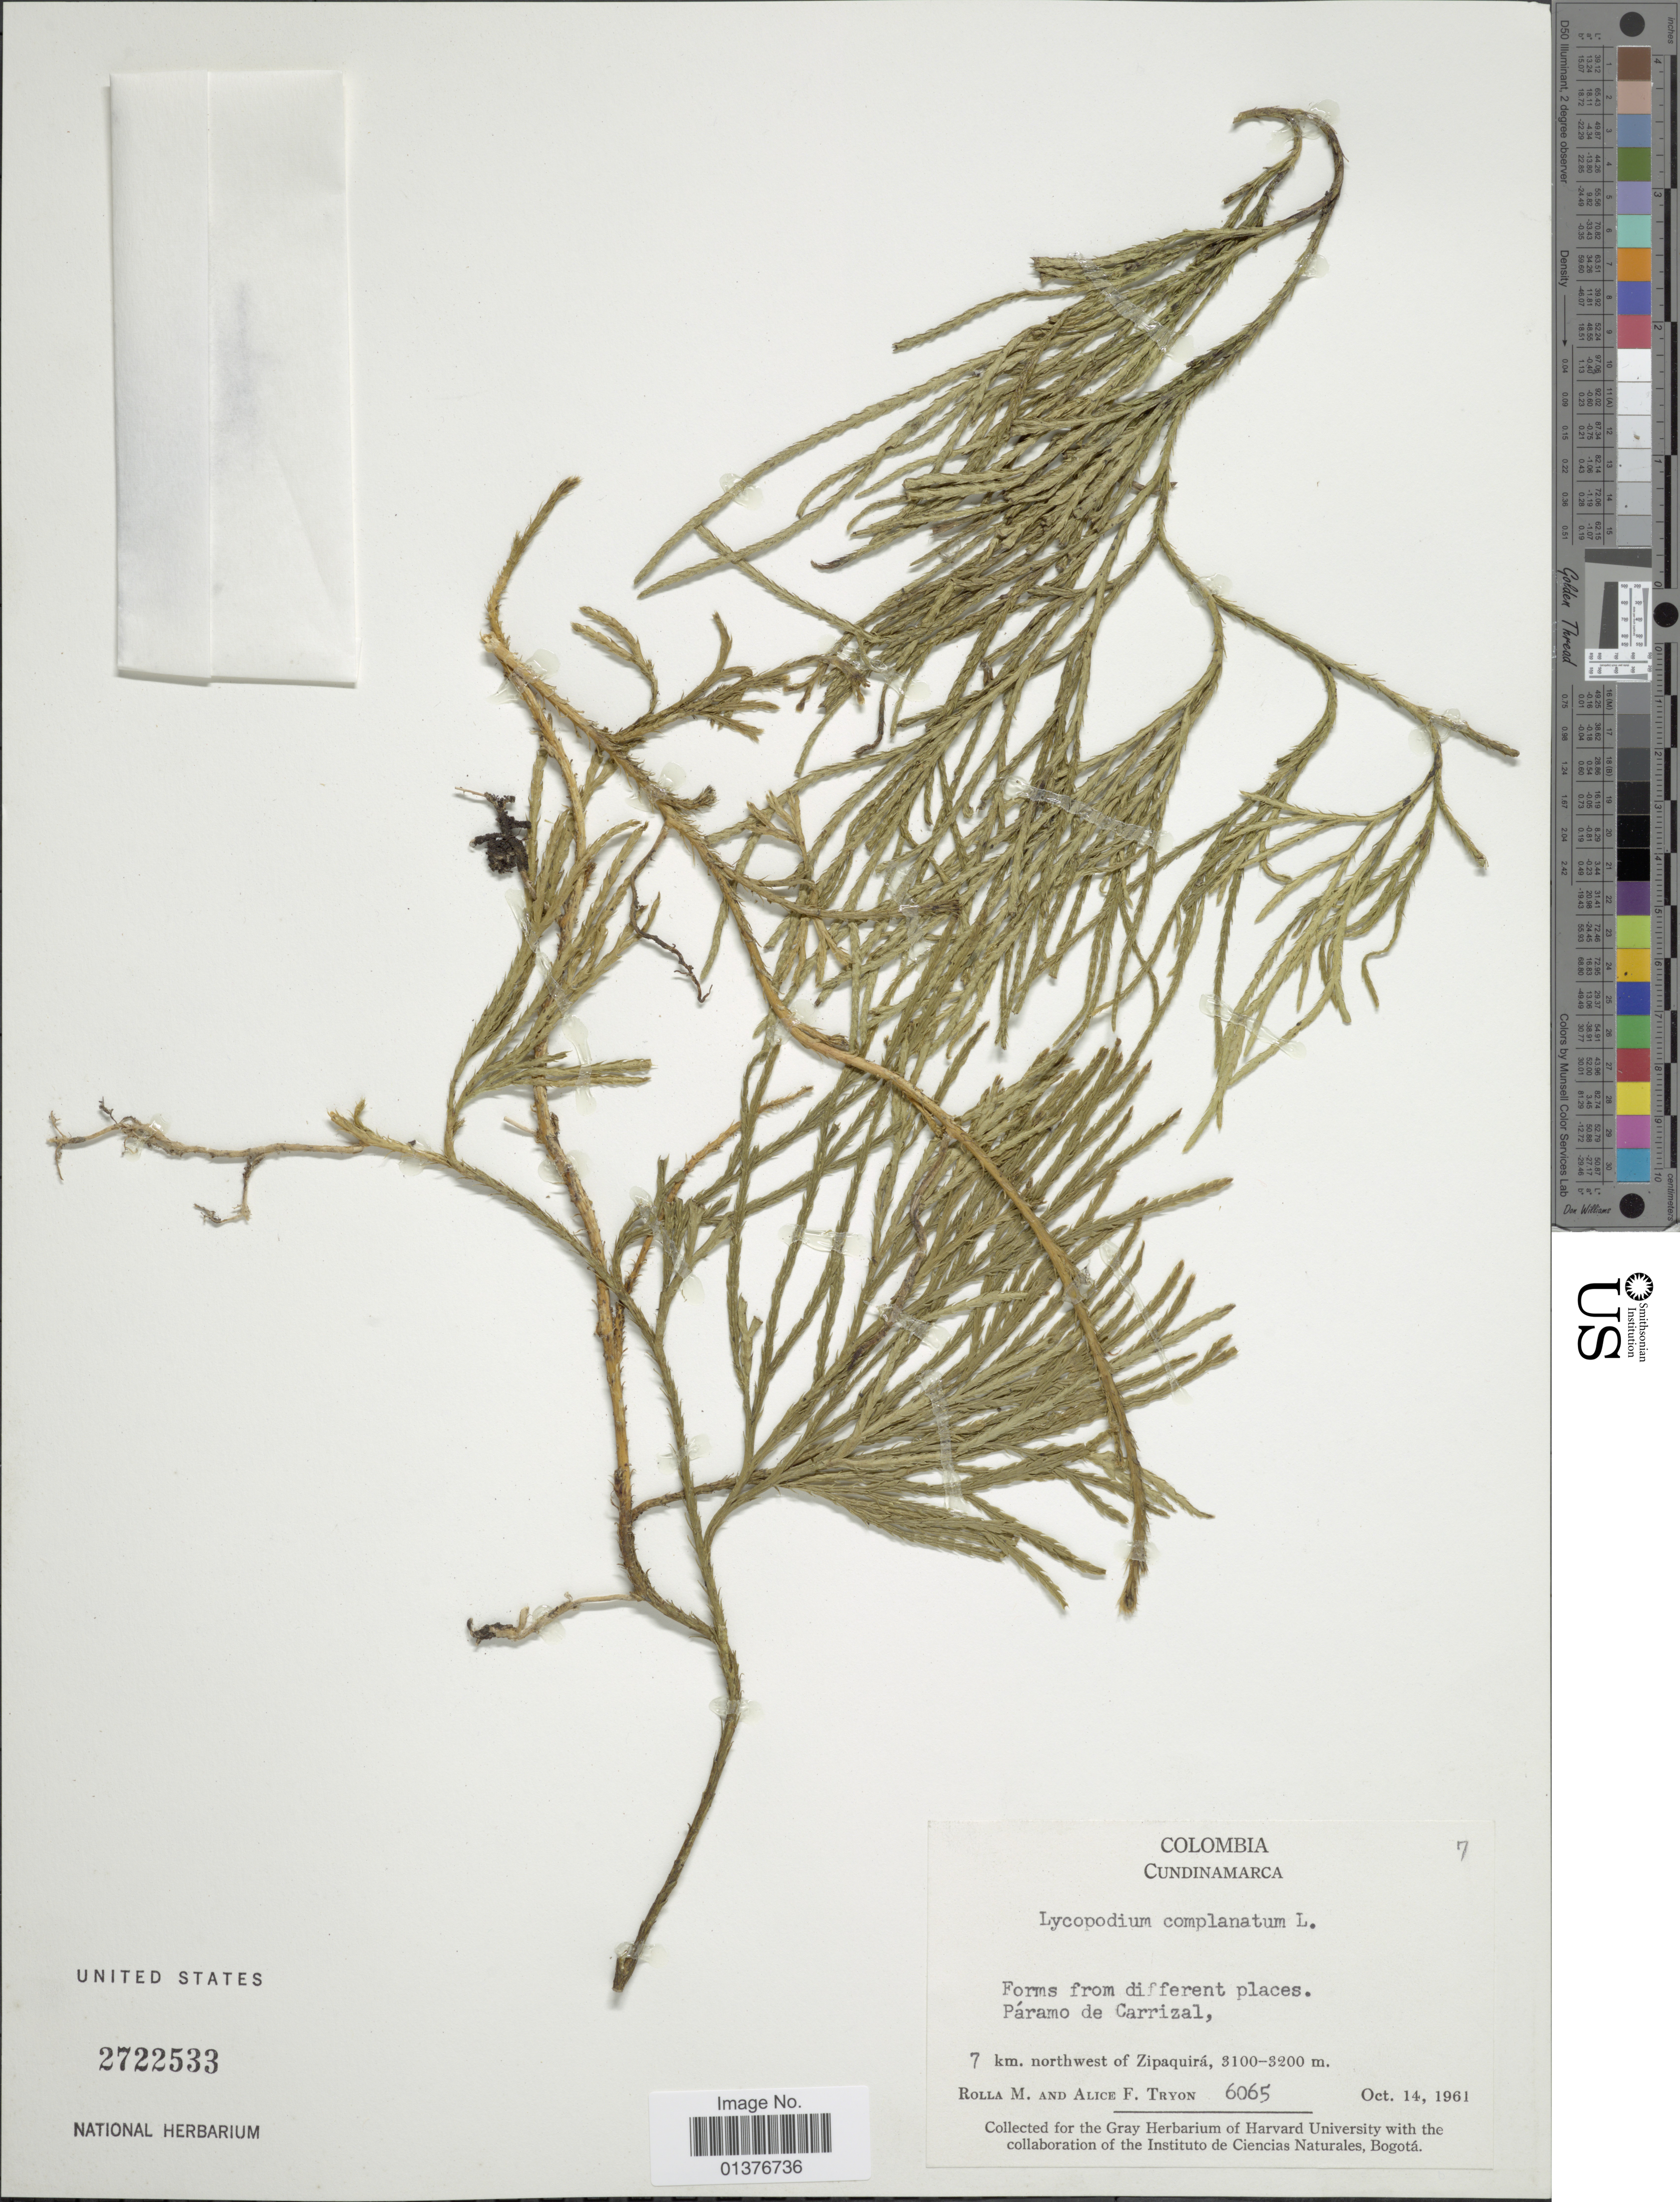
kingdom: Plantae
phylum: Tracheophyta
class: Lycopodiopsida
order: Lycopodiales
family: Lycopodiaceae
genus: Diphasiastrum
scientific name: Diphasiastrum thyoides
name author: (Humb. & Bonpl. ex Willd.) Holub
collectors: M. Rolla & A. F. Tryon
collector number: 6065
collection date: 1961-10-14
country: Colombia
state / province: Cundinamarca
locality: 7km northwest of Zipaquira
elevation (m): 3100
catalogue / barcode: US 2722533